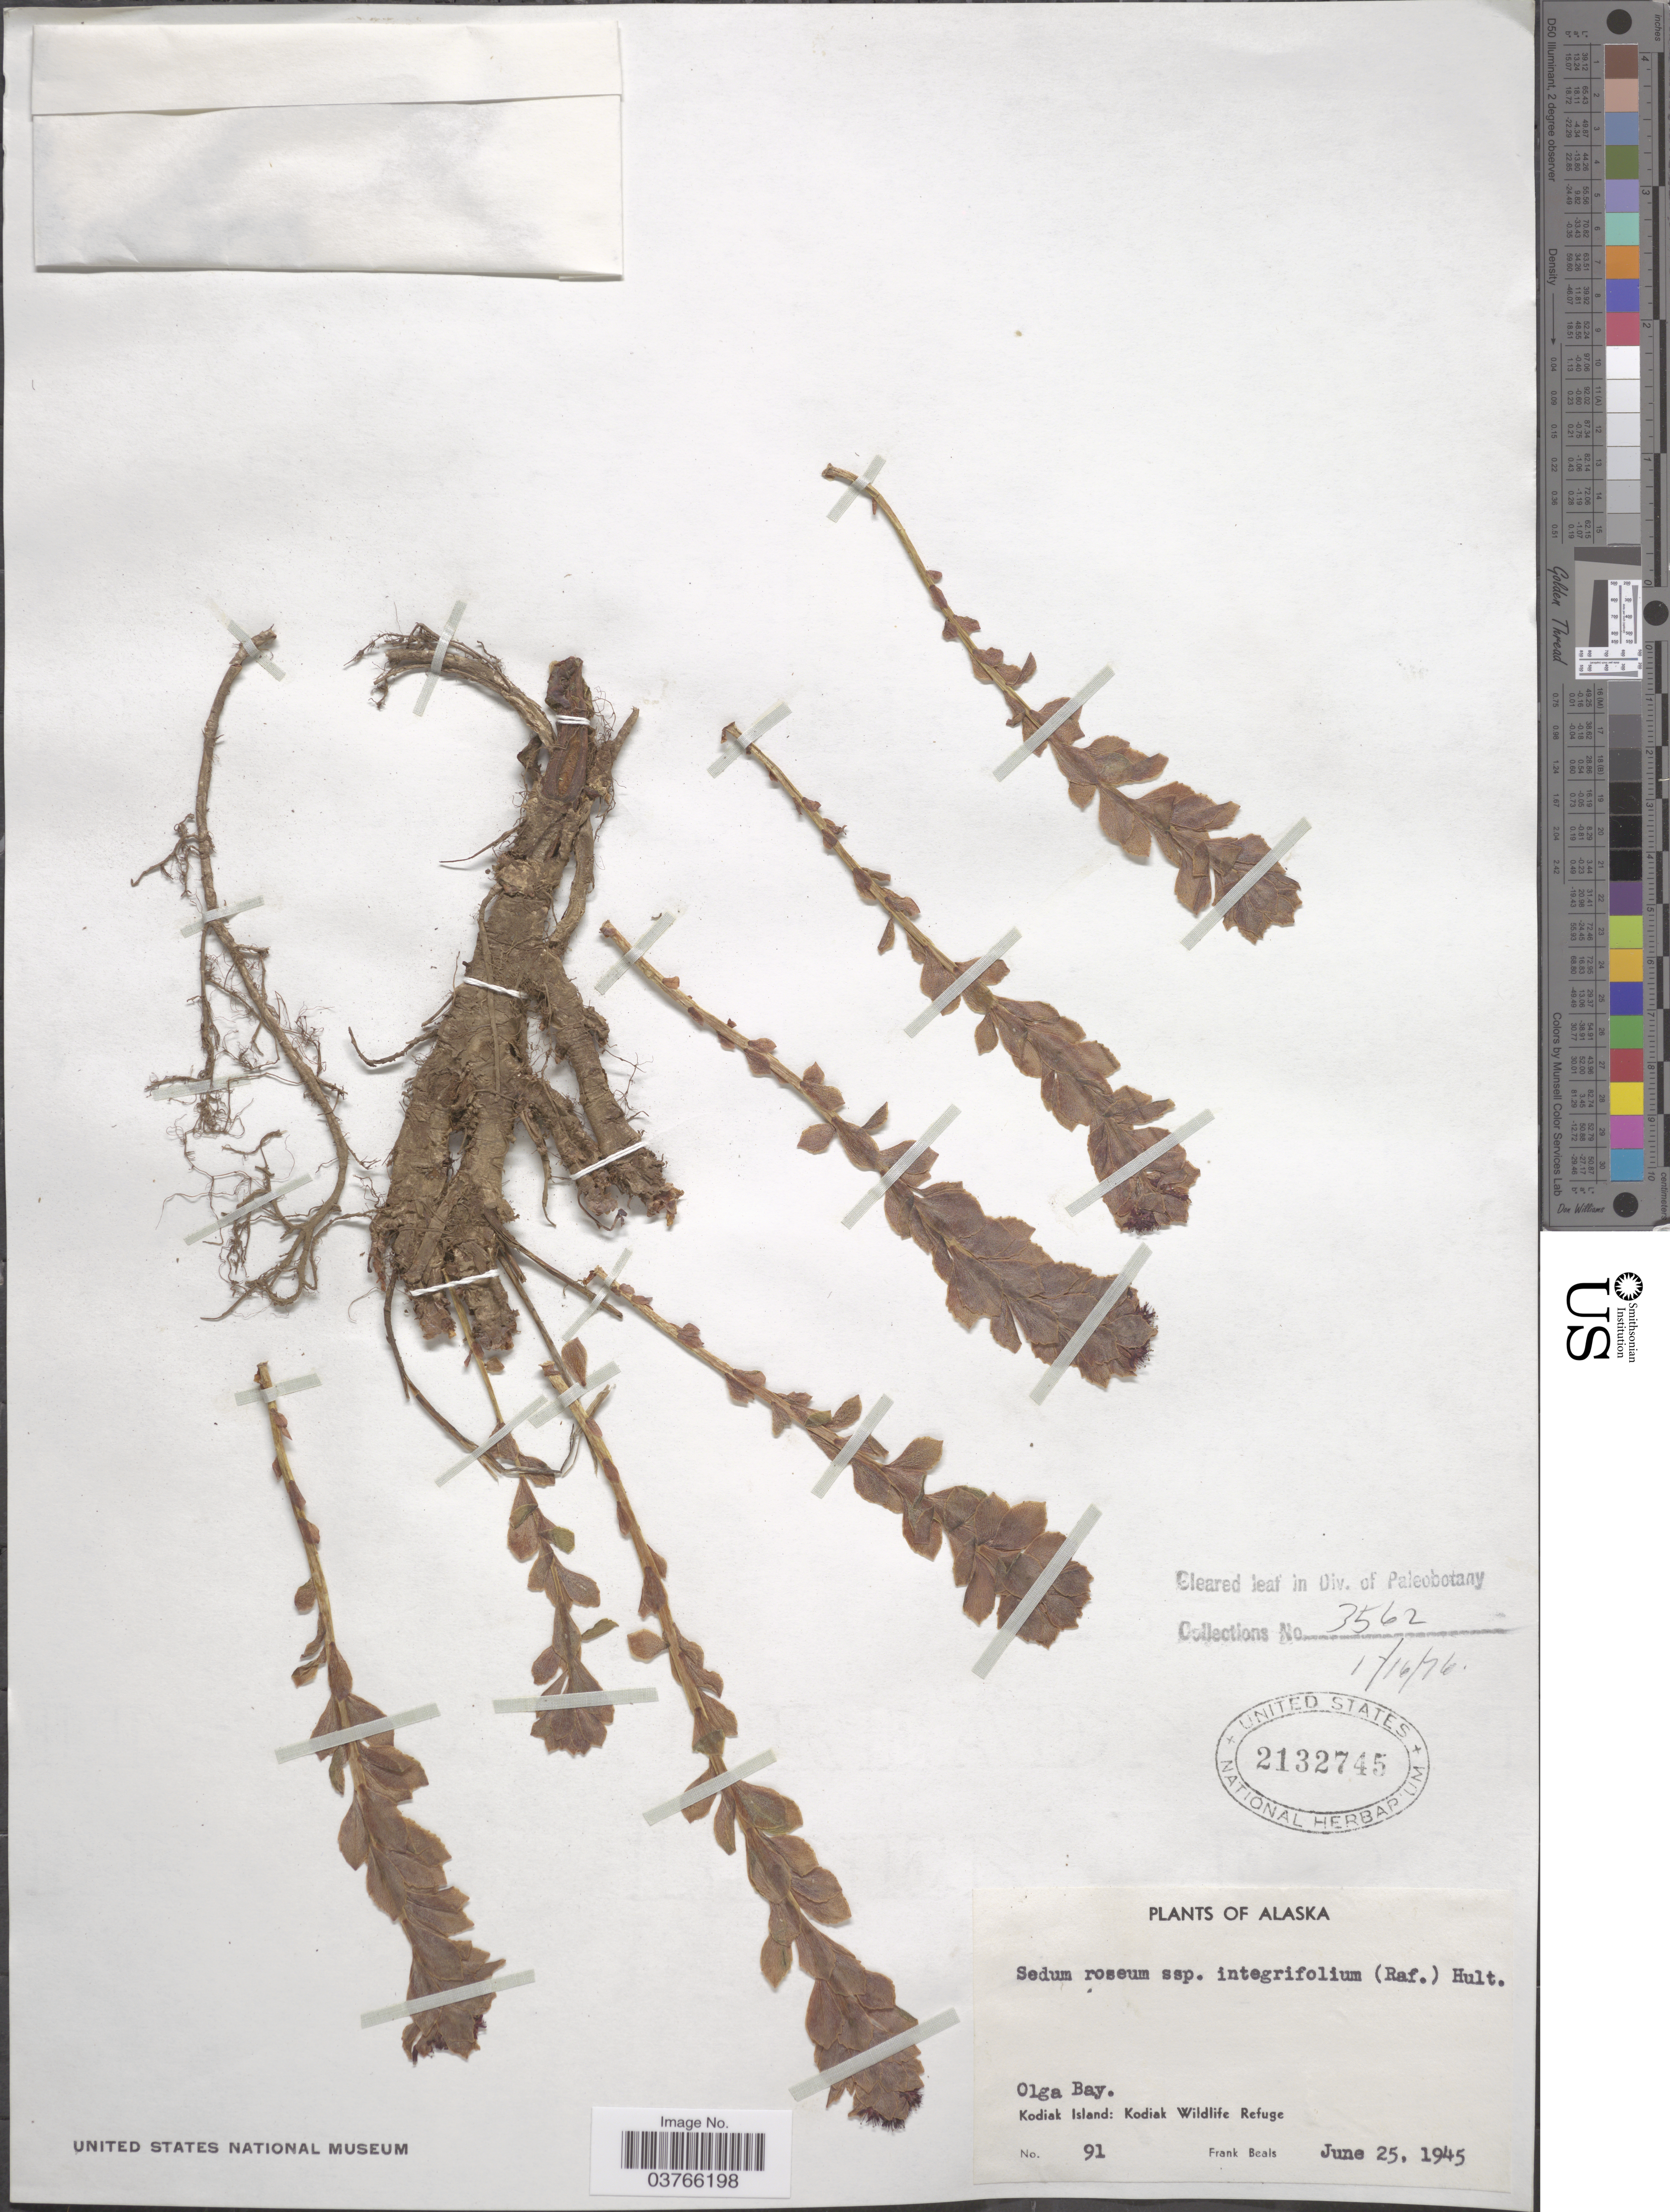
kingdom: Plantae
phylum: Tracheophyta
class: Magnoliopsida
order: Saxifragales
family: Crassulaceae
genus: Rhodiola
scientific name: Rhodiola integrifolia subsp. integrifolia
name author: Raf.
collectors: F. Beals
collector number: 91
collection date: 1945-06-25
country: United States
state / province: Alaska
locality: Olga Bay. Kodiak Island: Kodiak Wildlife Refuge.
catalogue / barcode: US 2132745